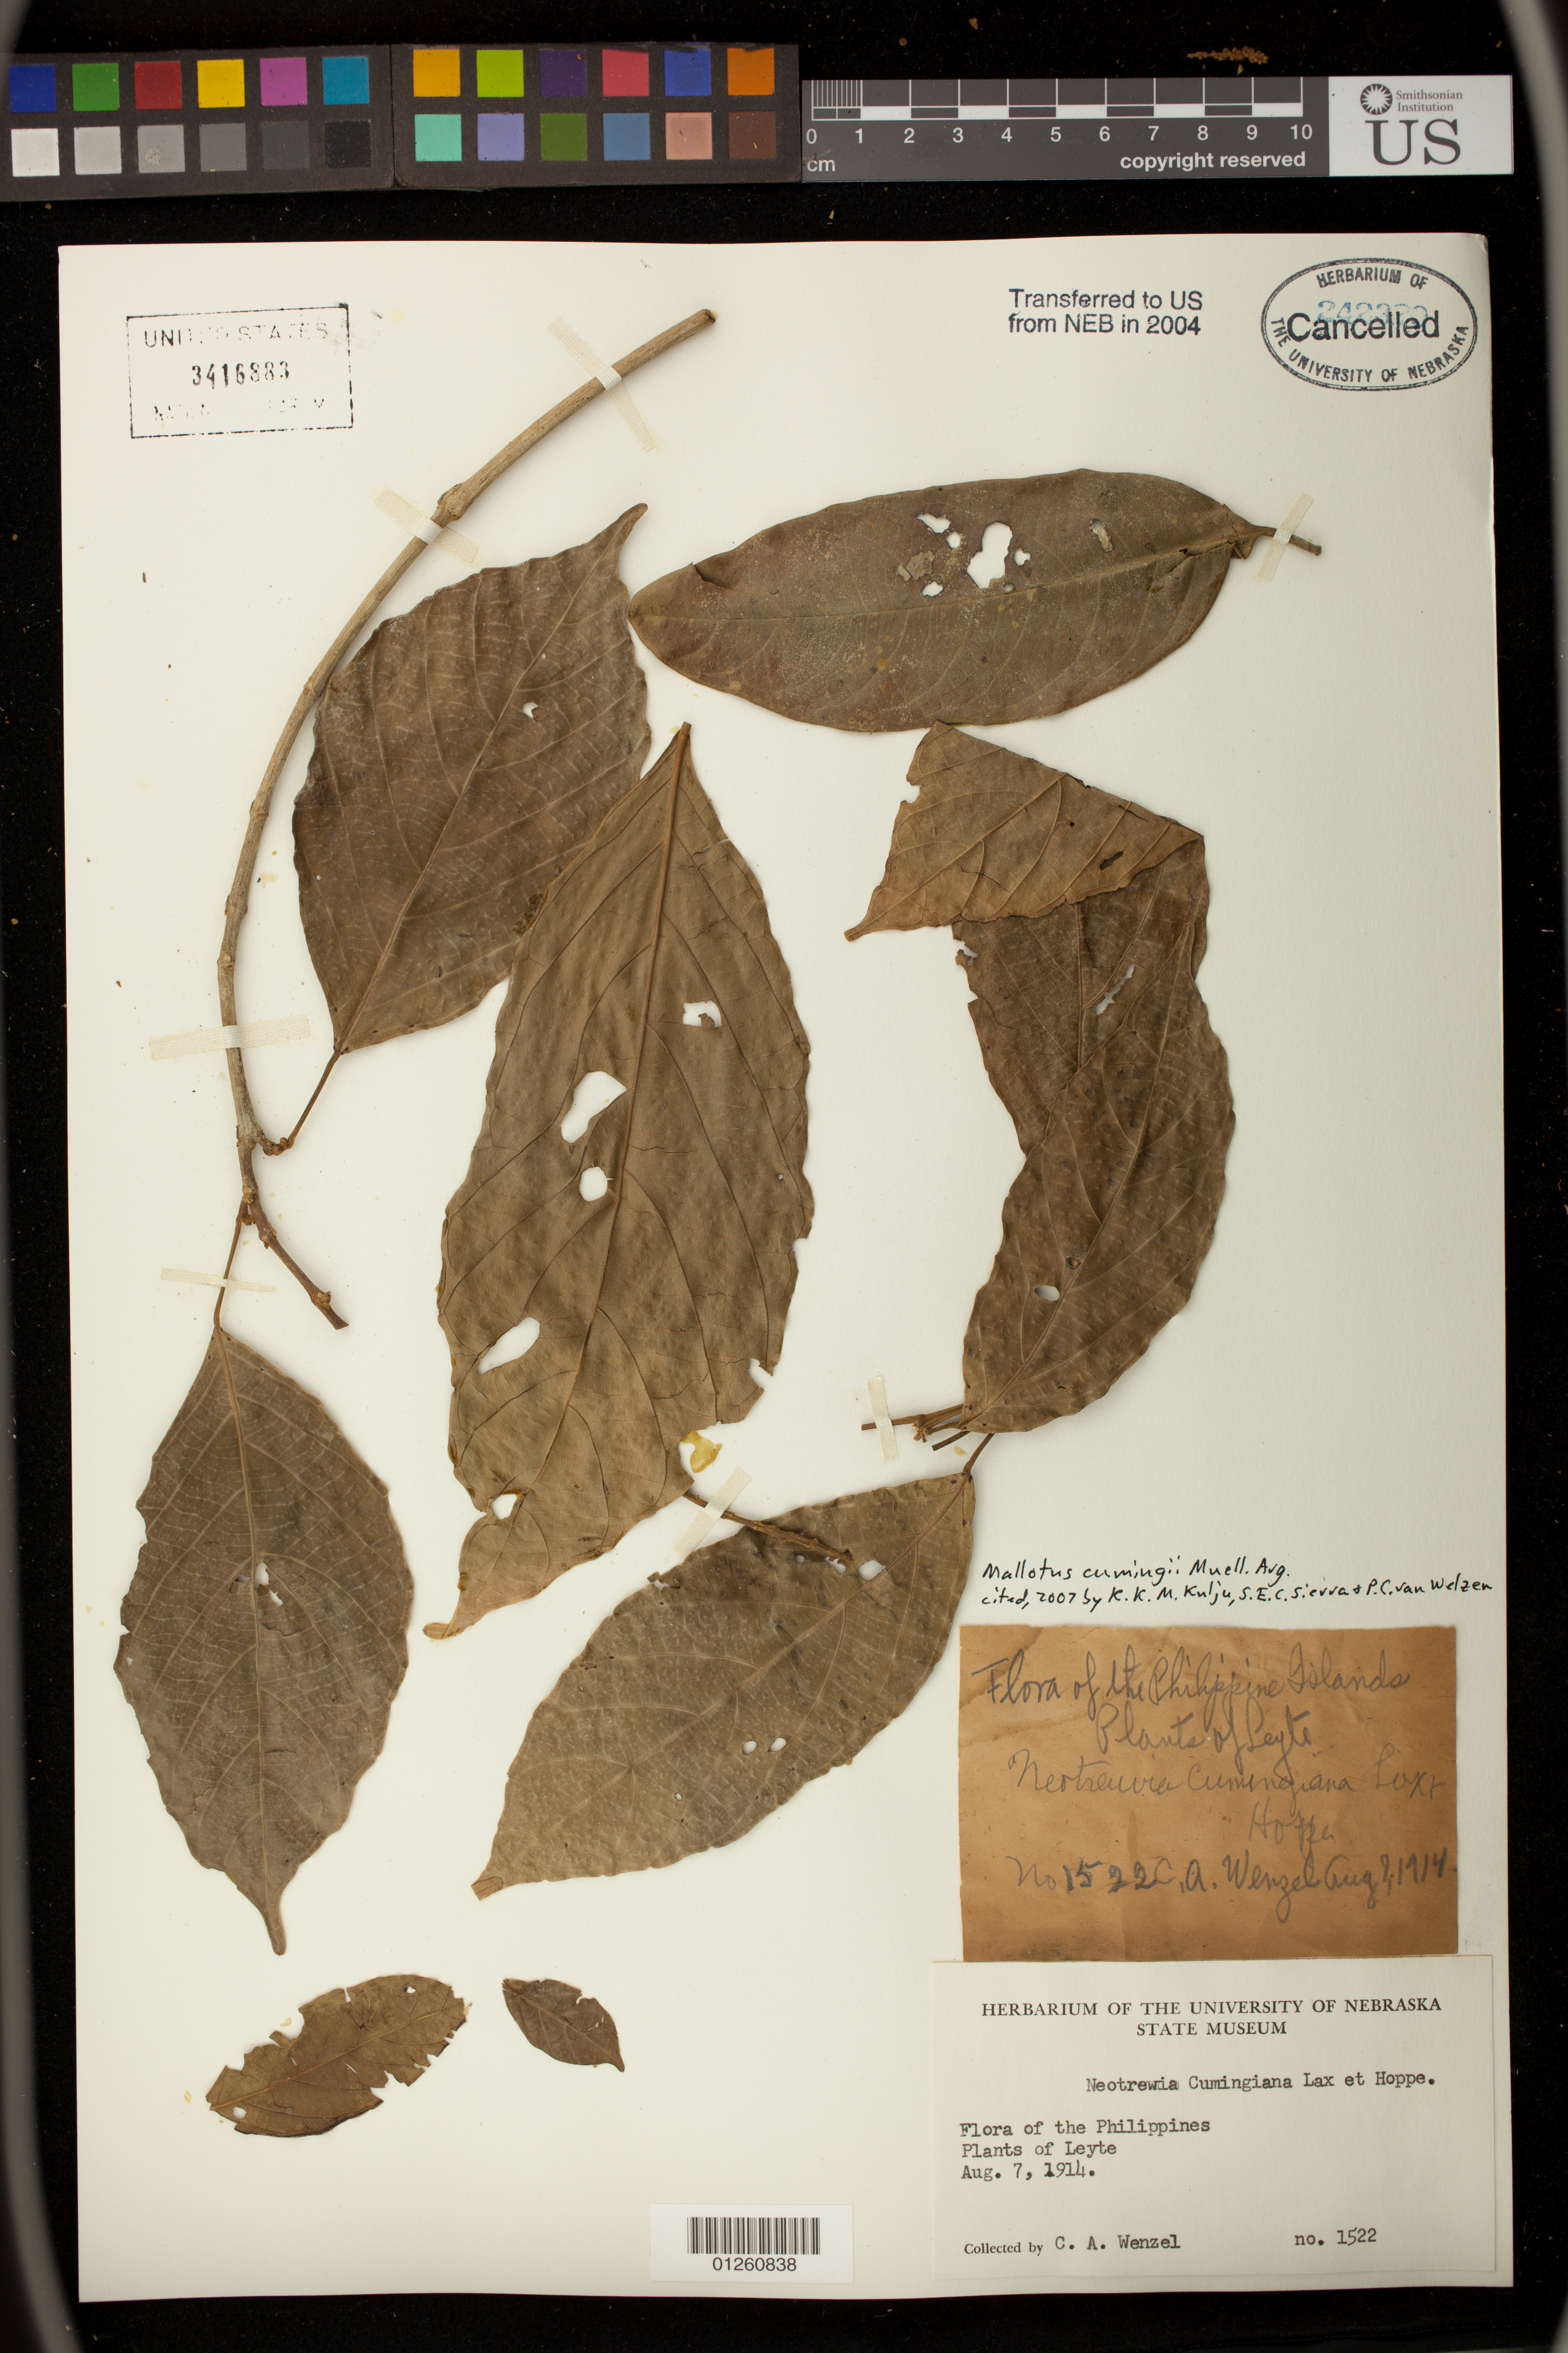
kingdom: Plantae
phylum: Tracheophyta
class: Magnoliopsida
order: Malpighiales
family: Euphorbiaceae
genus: Mallotus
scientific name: Mallotus cumingii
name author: Müll. Arg.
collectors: C. Wenzel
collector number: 1522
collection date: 1914-08-07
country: Philippines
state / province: Eastern Visayas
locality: Leyte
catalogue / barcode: US 3416883